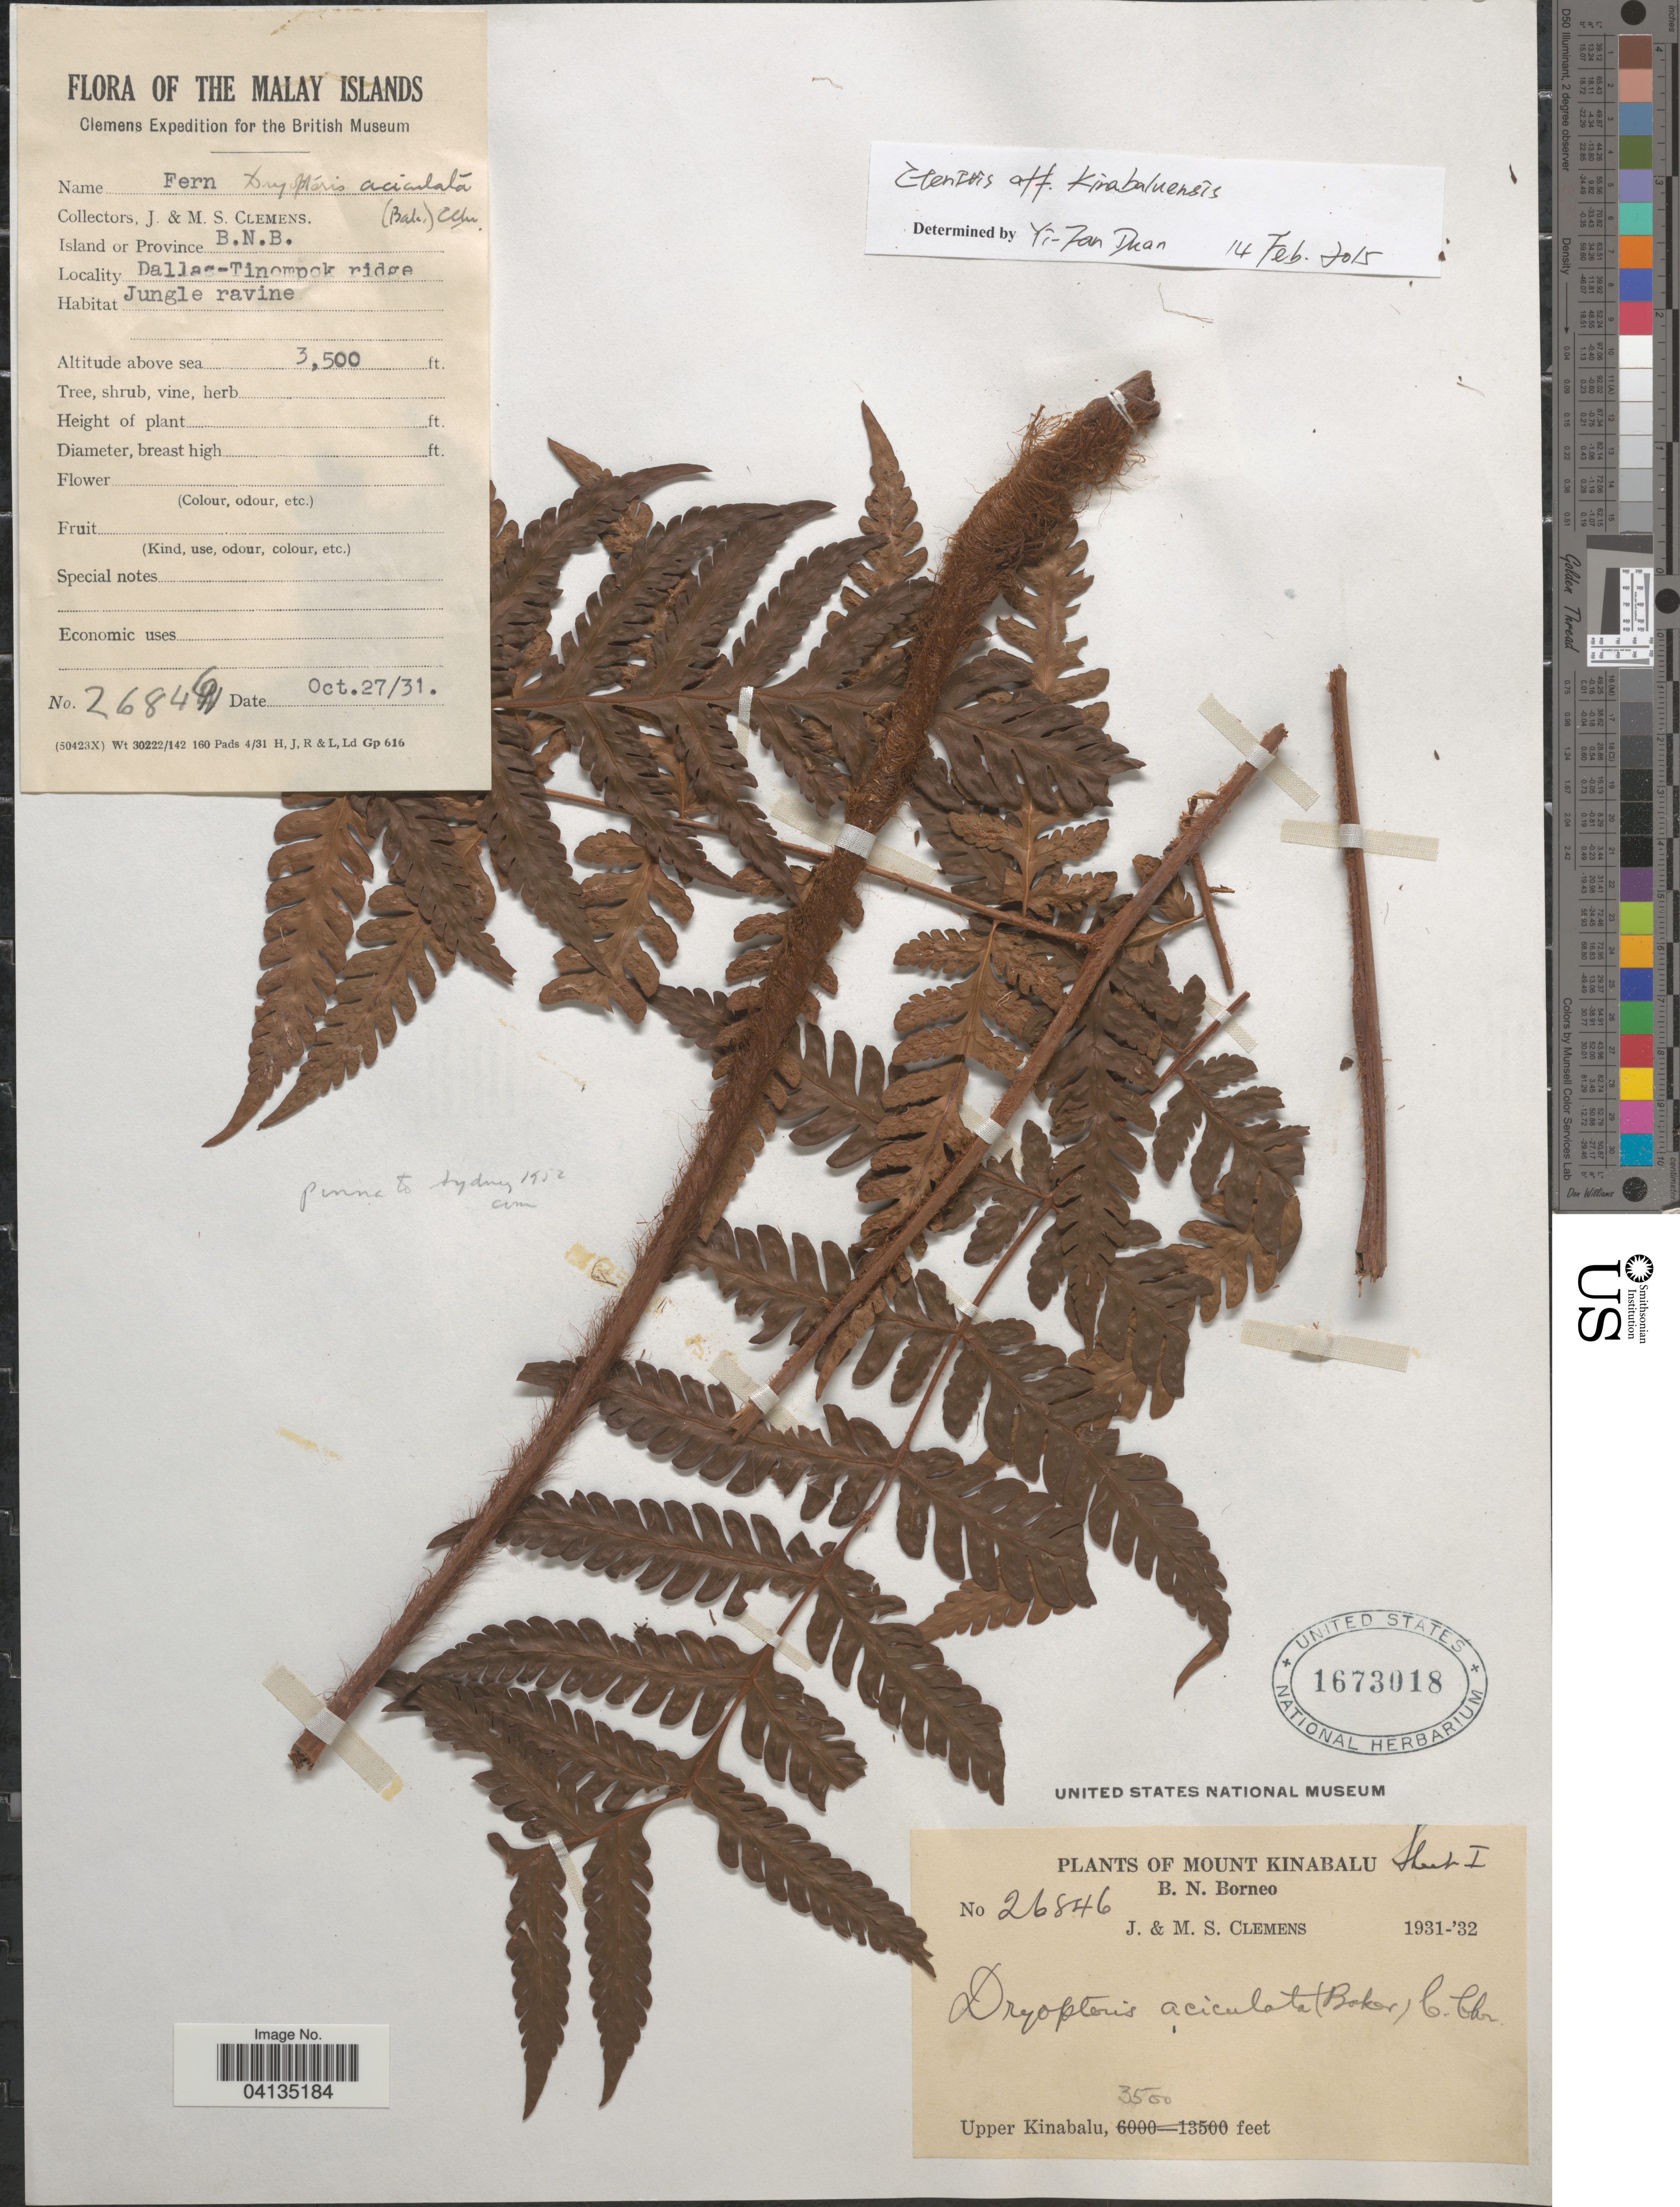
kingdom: Plantae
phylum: Tracheophyta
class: Polypodiopsida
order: Polypodiales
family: Dryopteridaceae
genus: Ctenitis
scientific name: Ctenitis kinabaluensis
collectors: J. Clemens & M. S. Clemens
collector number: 26846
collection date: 1931-10-27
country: Malaysia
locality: Malay Islands. Clemens Expedition for the British Museum. Island of Province B.N.B. Dallas-Tinompok ridge. Mount Kinabalu. Upper Kinabalu.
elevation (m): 1067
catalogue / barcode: US 1673018